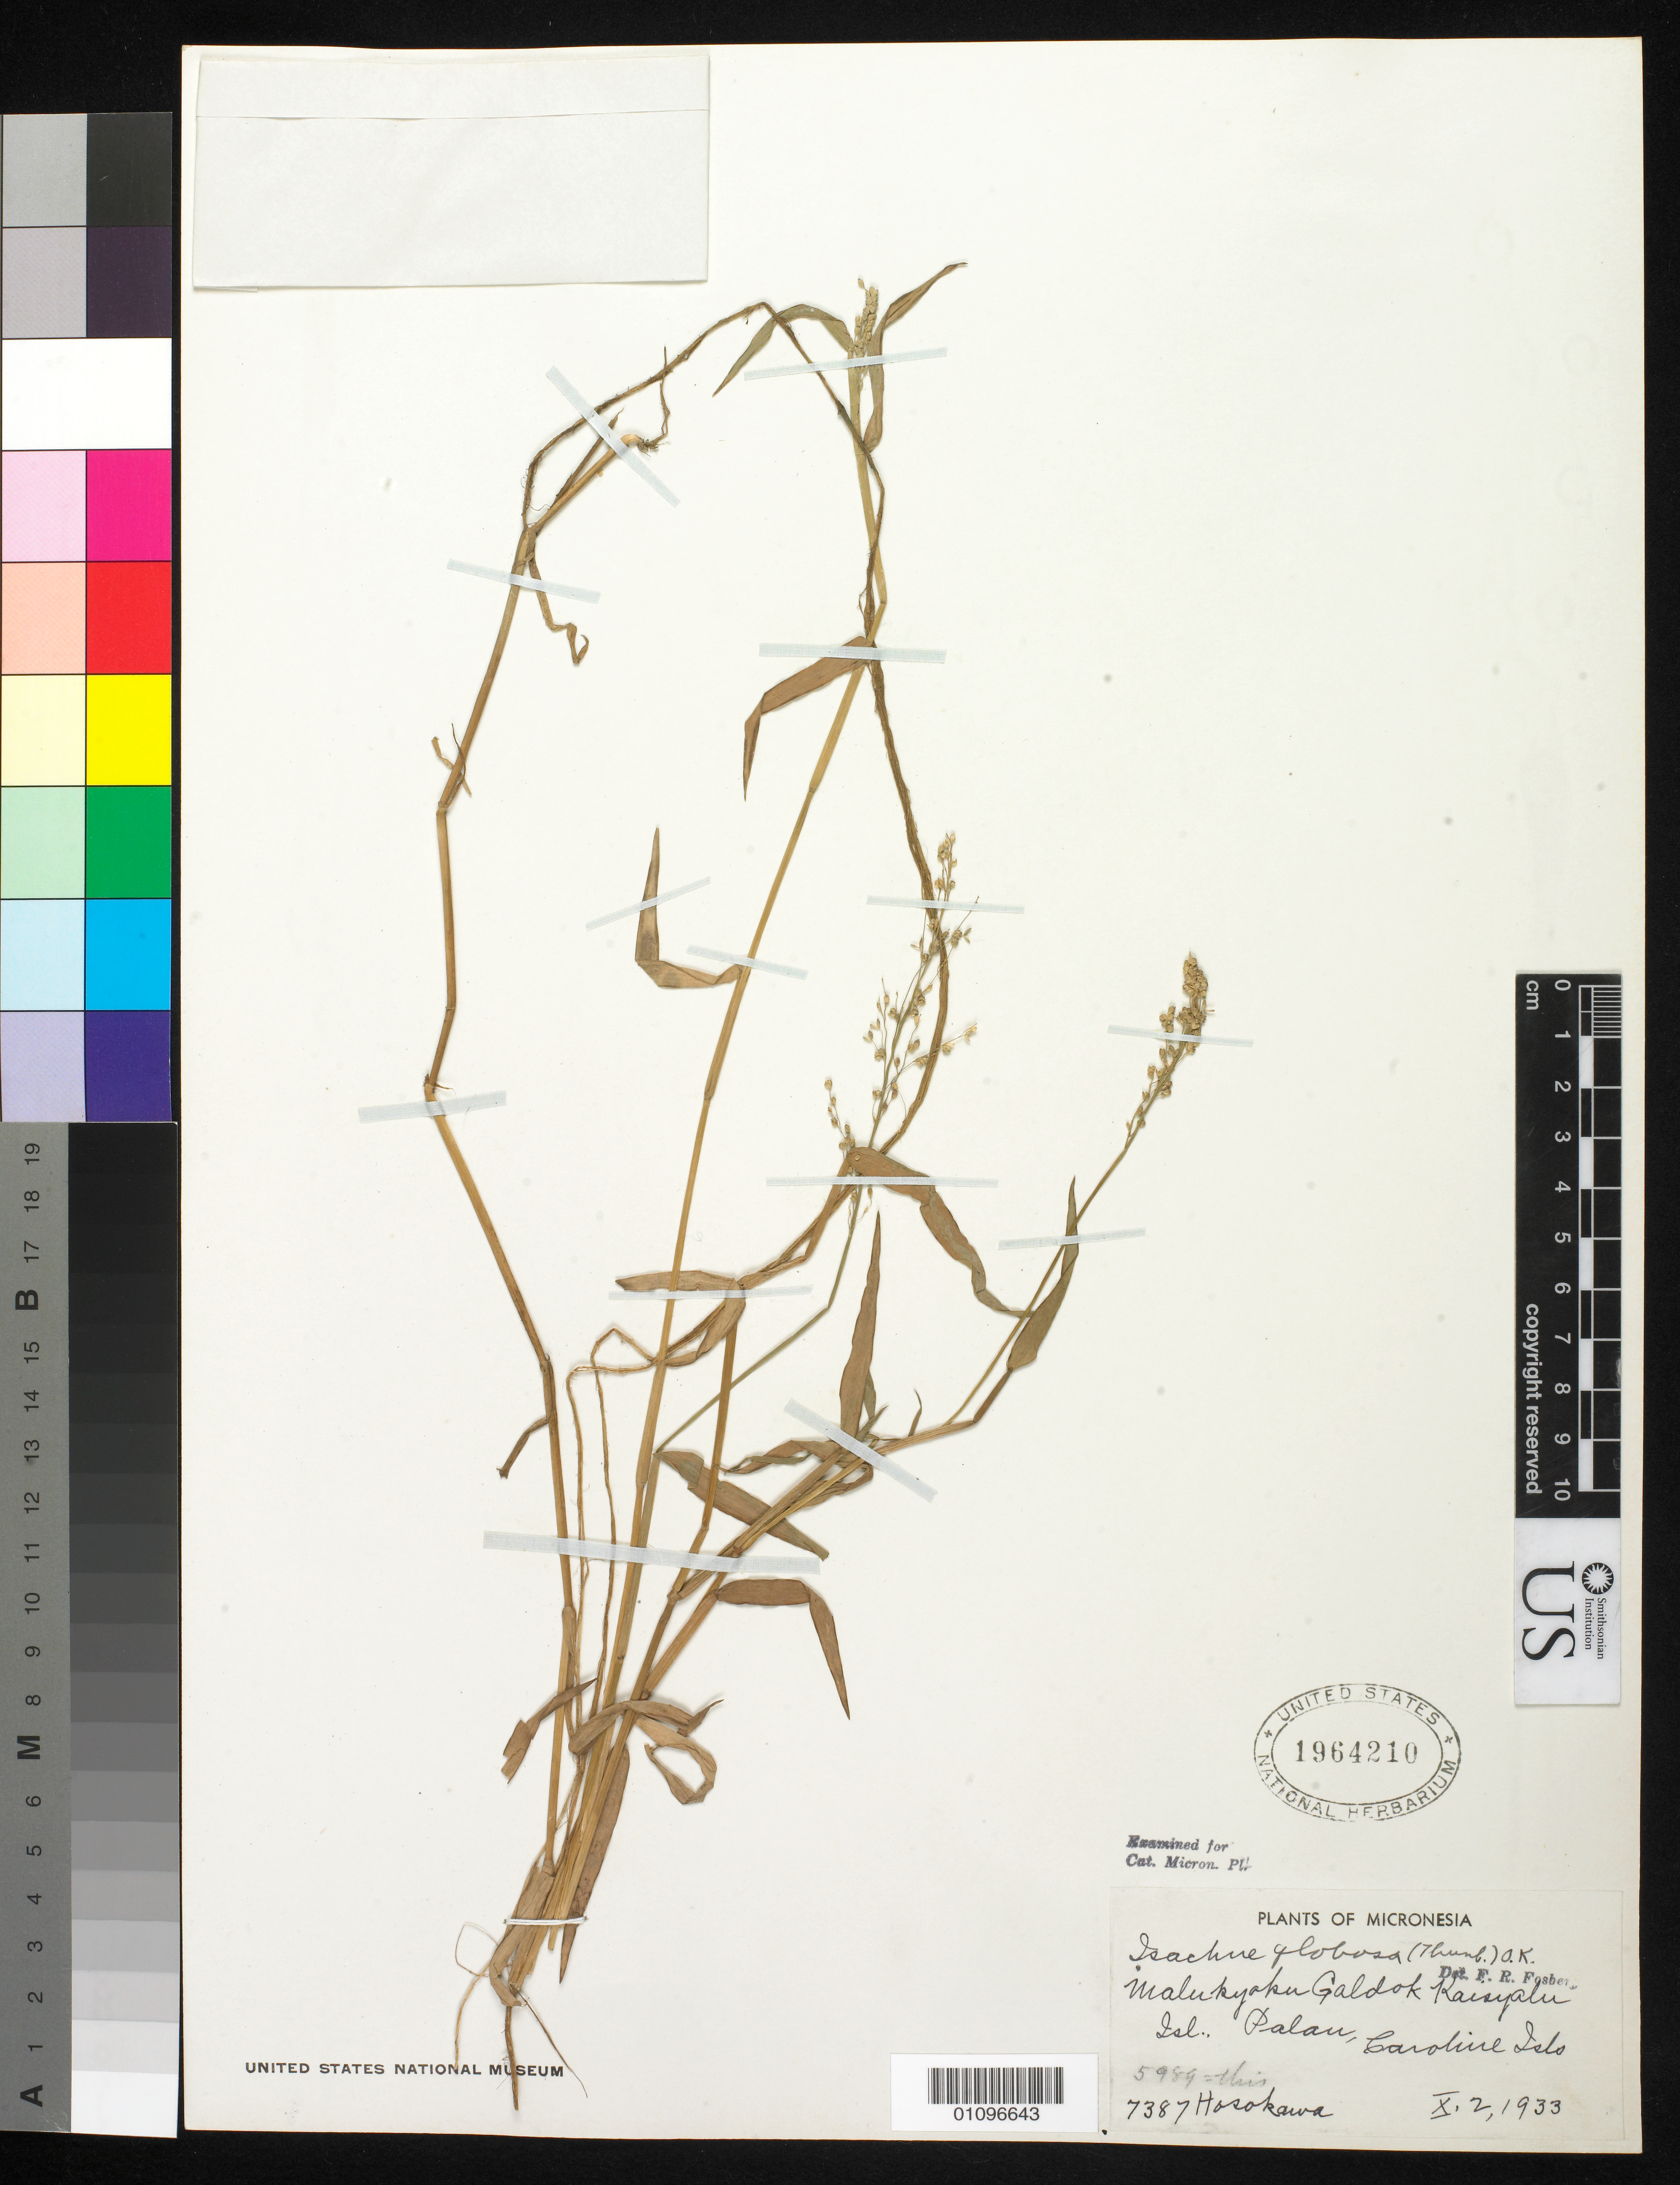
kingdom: Plantae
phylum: Tracheophyta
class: Liliopsida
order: Poales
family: Poaceae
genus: Isachne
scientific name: Isachne globosa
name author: (Thunb.) Kuntze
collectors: T. Hosokawa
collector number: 7387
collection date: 1933-02-10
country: Palau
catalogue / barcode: US 1964210